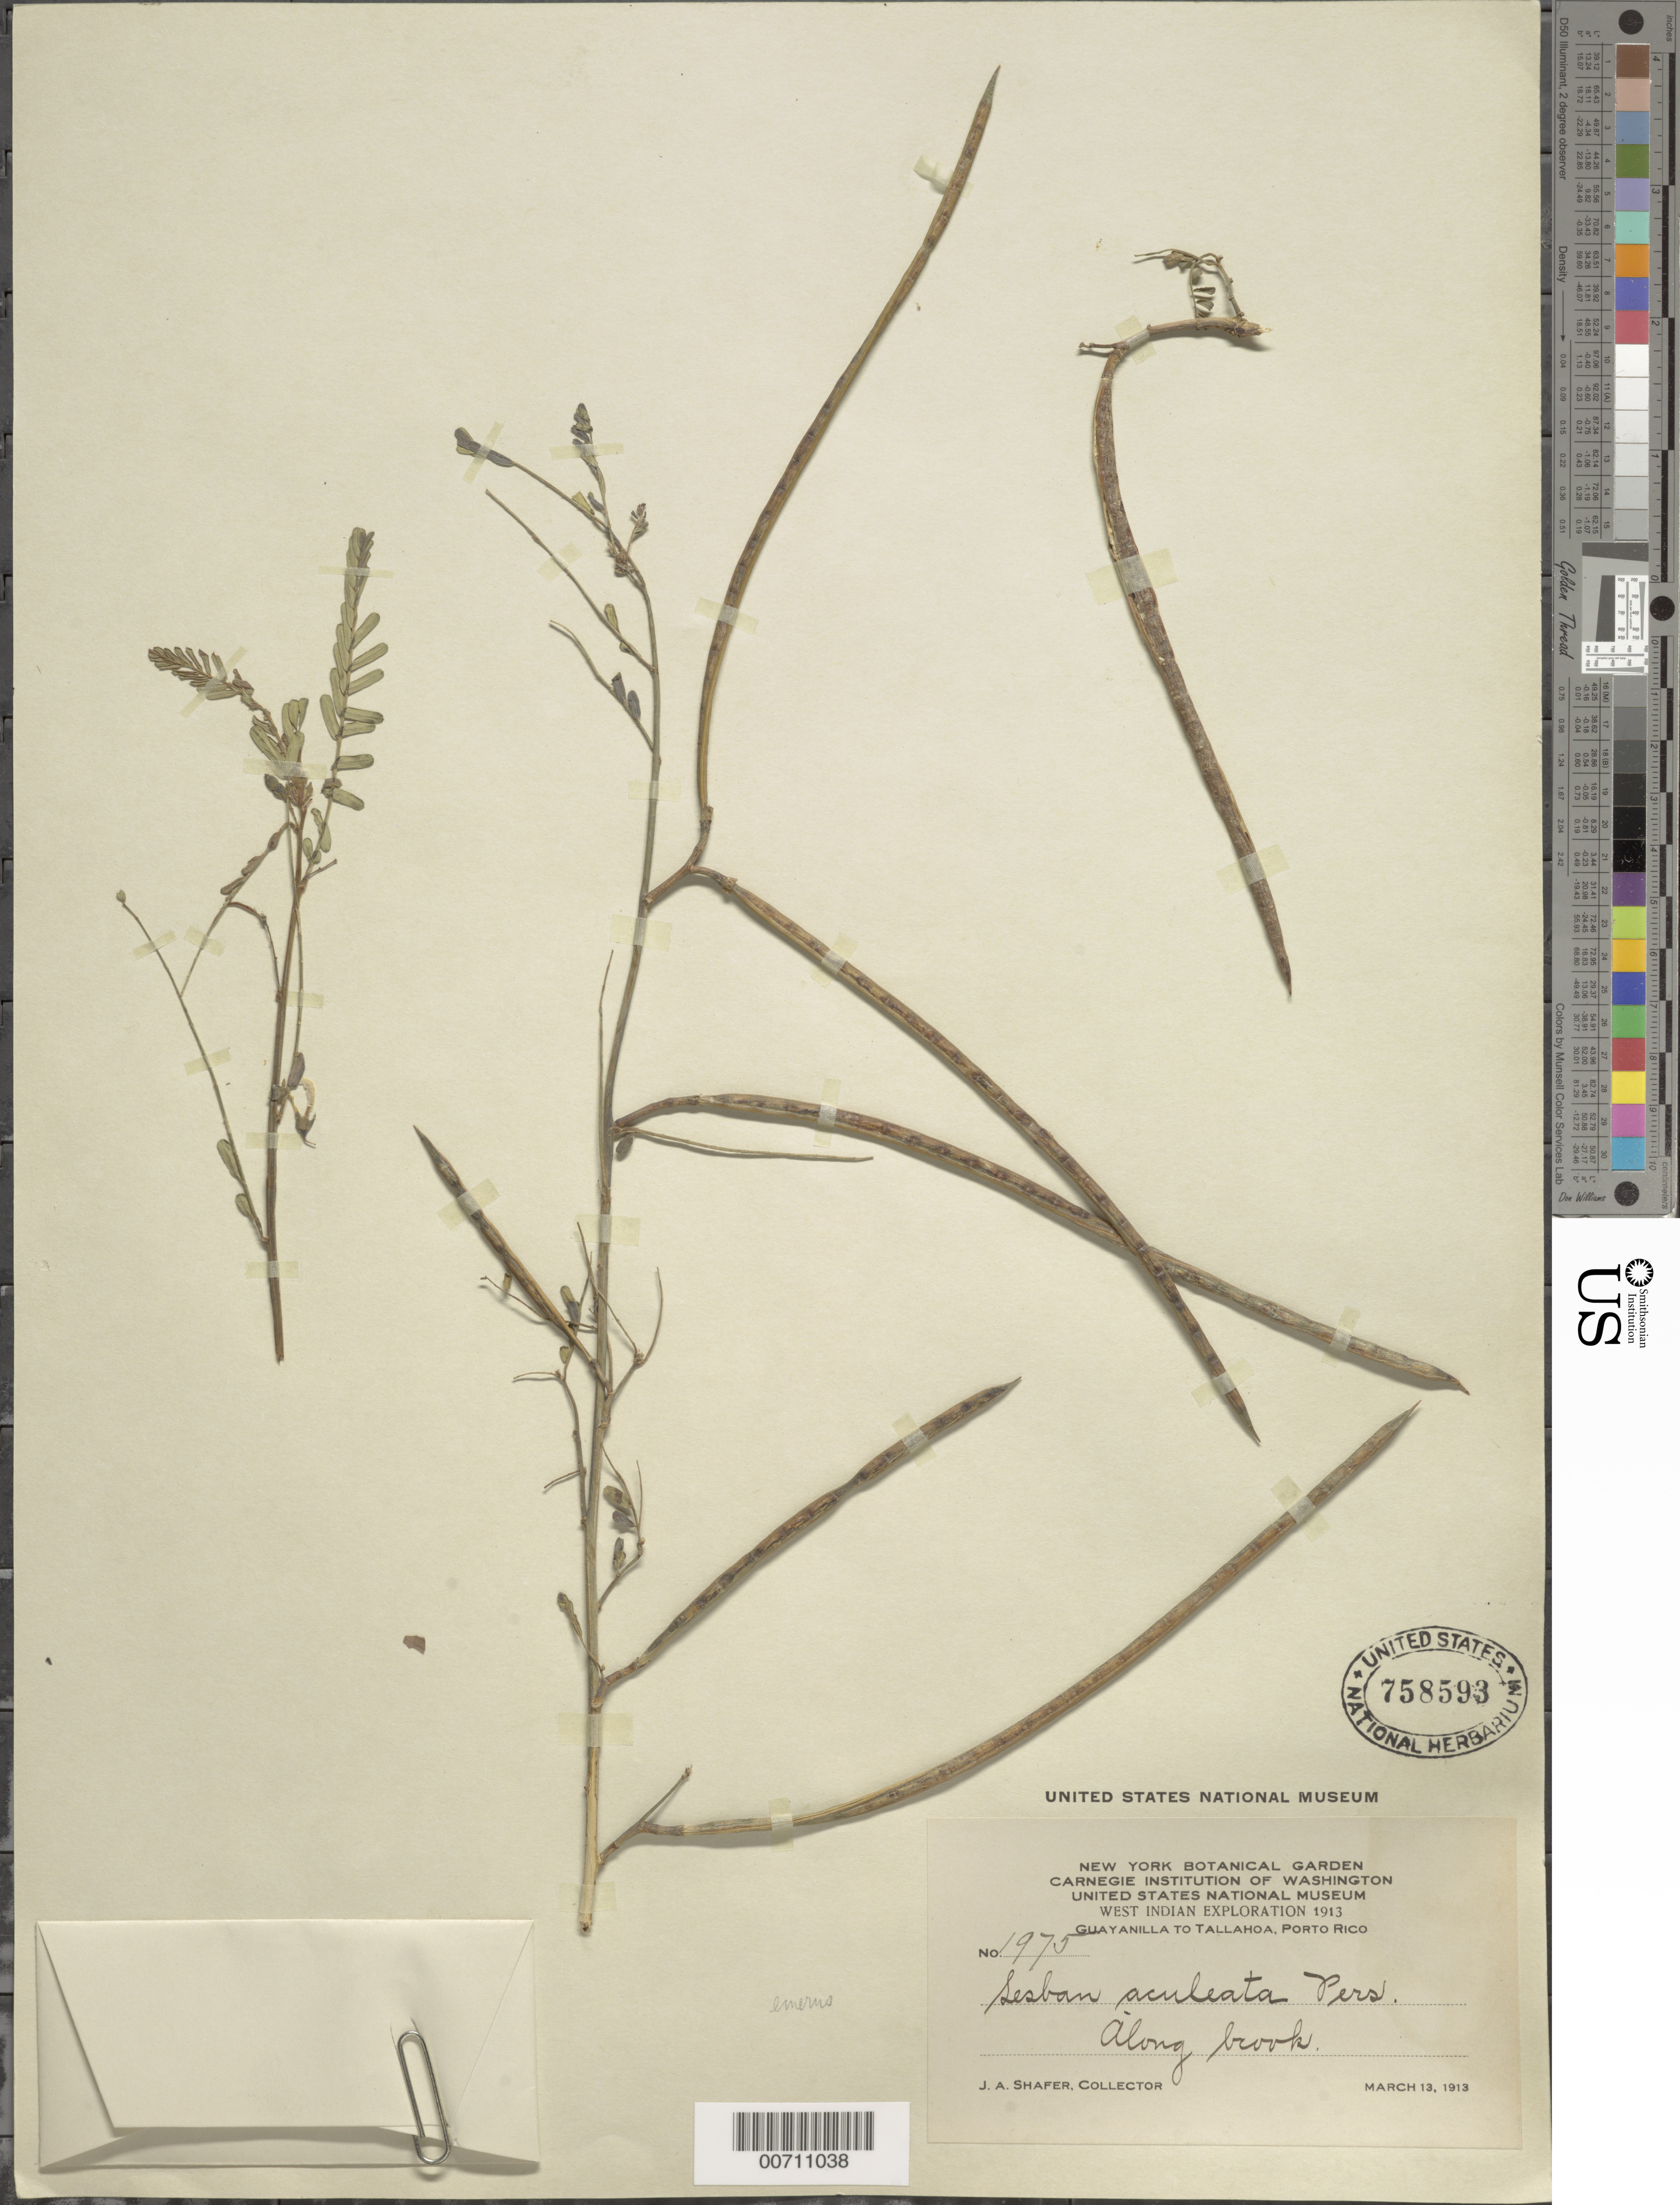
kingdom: Plantae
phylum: Tracheophyta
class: Magnoliopsida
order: Fabales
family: Fabaceae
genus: Sesbania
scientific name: Sesbania emerus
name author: (Aubl.) Urb.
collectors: J. A. Shafer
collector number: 1975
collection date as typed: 13 Mar 1913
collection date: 1913-03-13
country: Puerto Rico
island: Greater Antilles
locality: Guayanilla to Tallahoa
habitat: Along brook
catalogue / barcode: US 758593